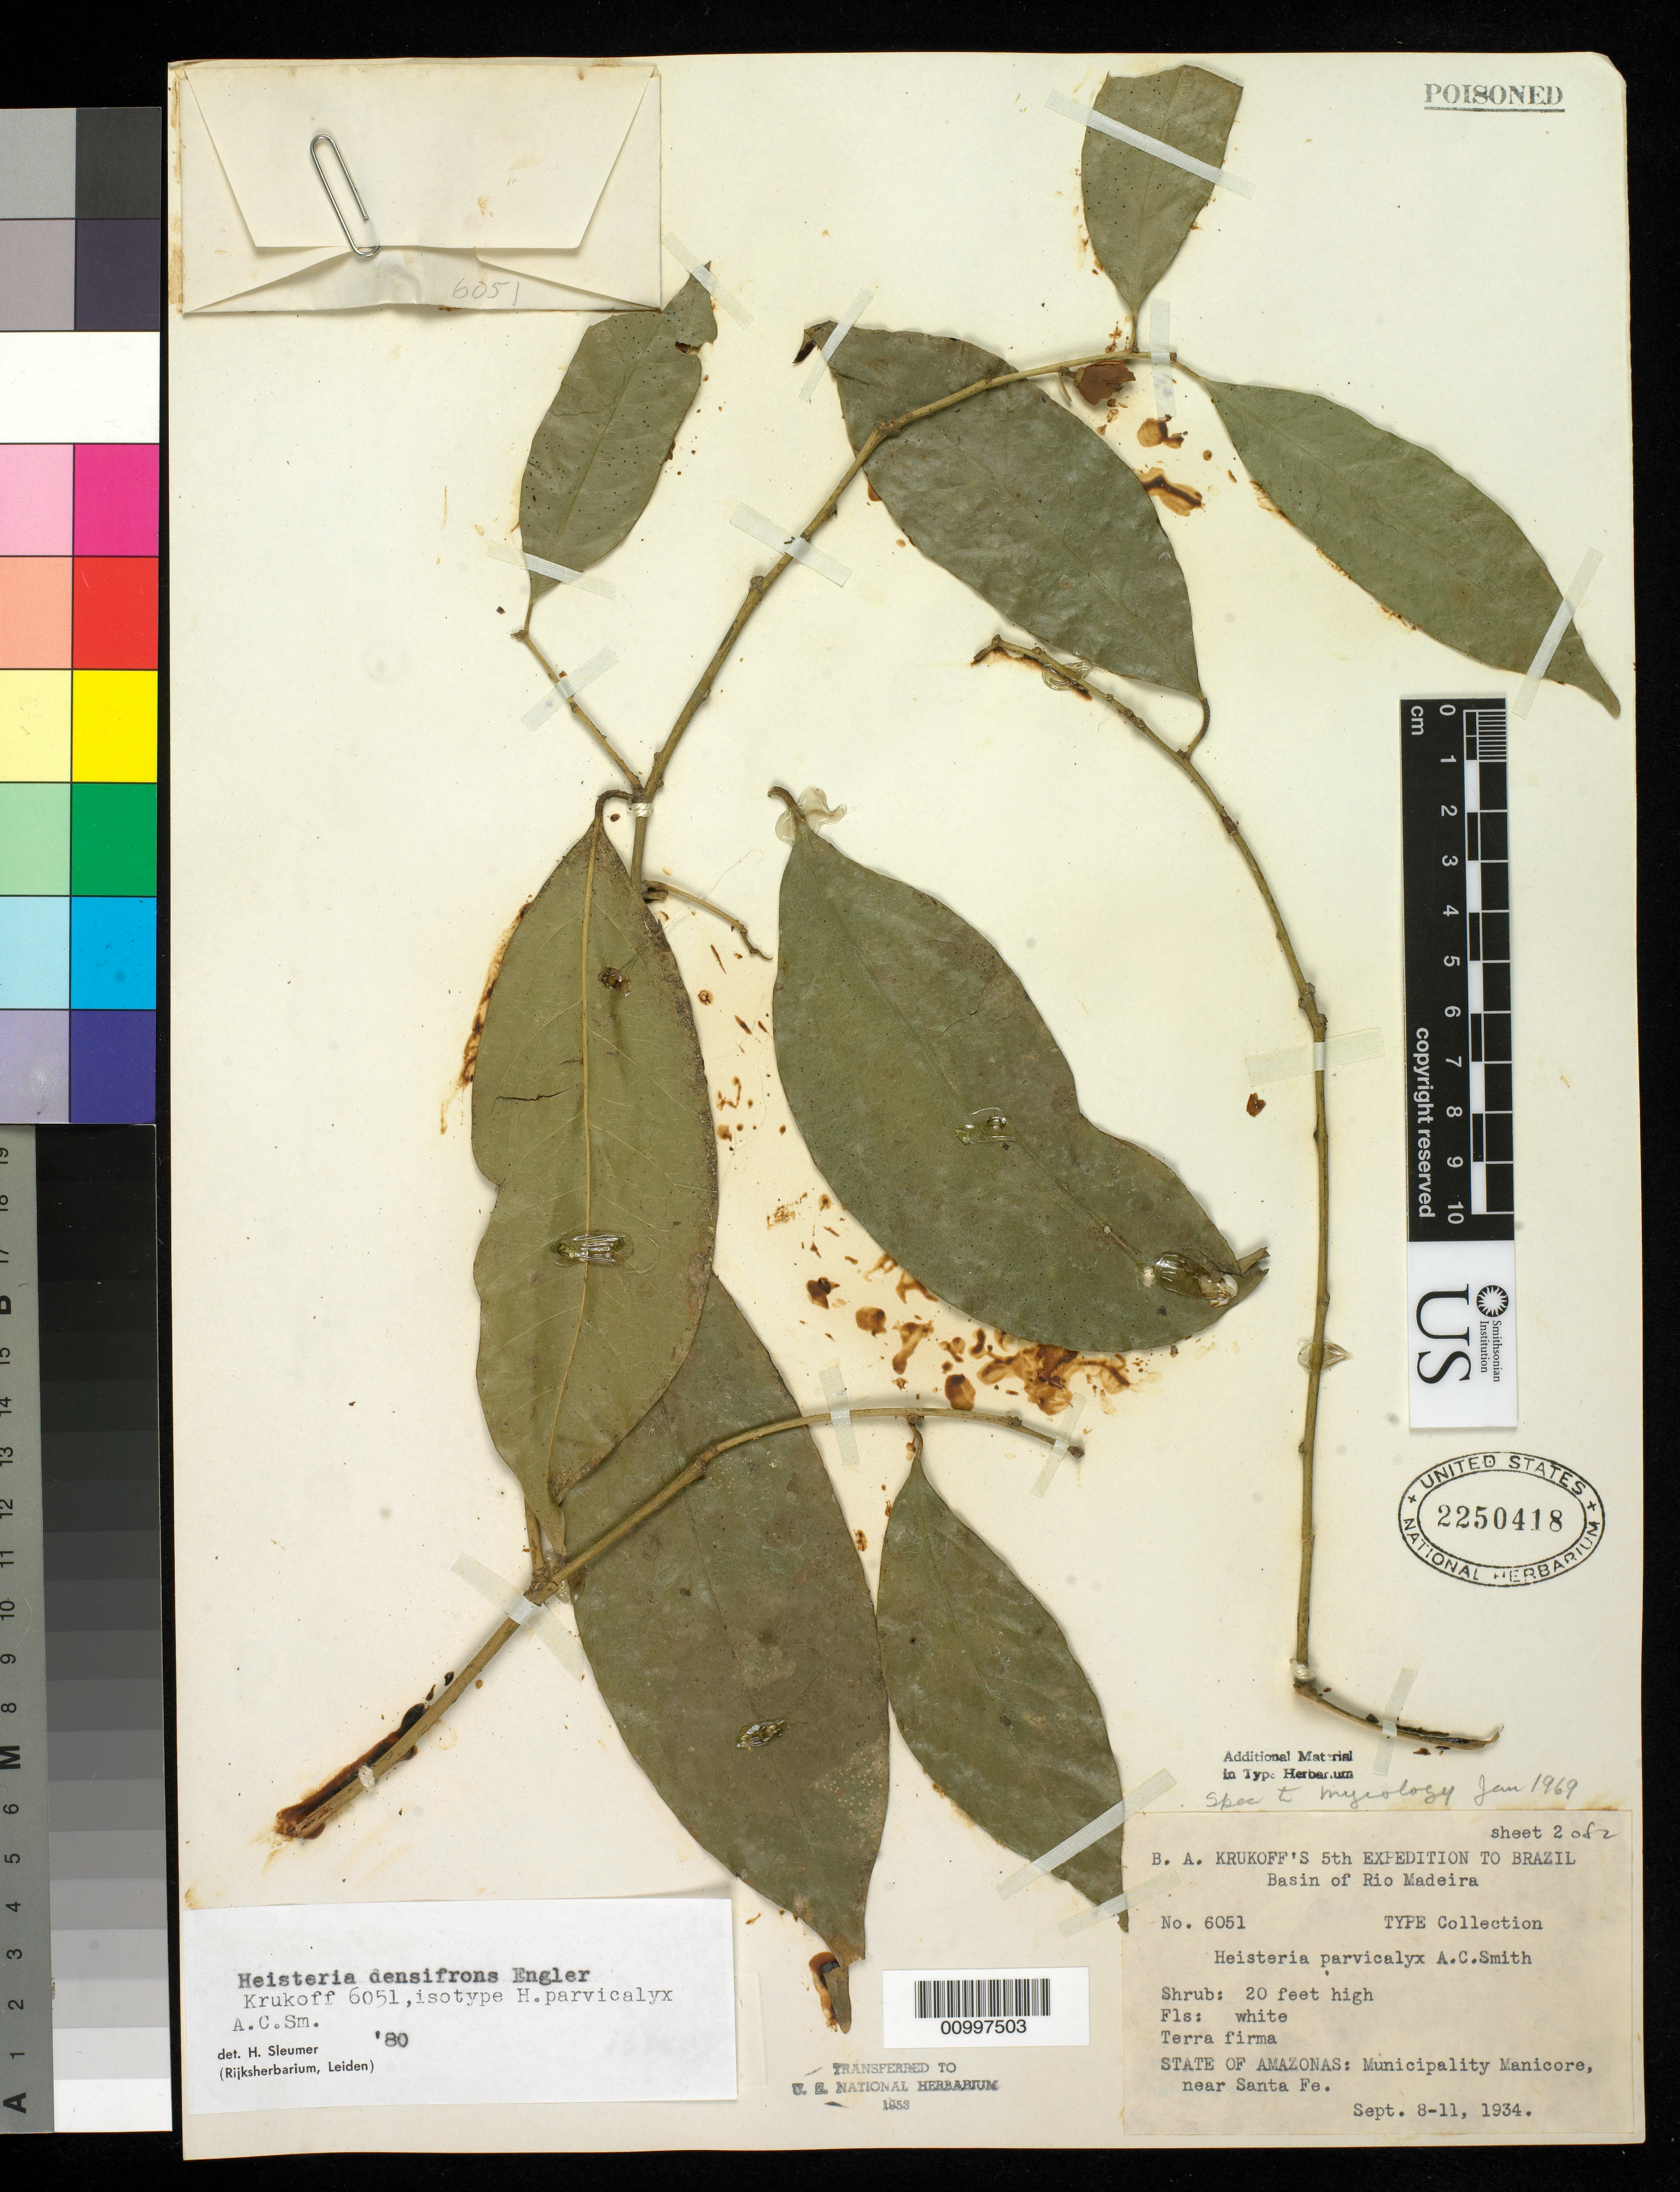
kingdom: Plantae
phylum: Tracheophyta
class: Magnoliopsida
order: Santalales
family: Erythropalaceae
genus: Heisteria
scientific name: Heisteria parvicalyx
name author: A.C. Sm.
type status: Isotype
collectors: B. A. Krukoff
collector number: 6051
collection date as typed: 08 Sep 1934 to 11 Sep 1934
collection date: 1934-09-08/1934-09-11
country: Brazil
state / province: Amazonas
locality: Basin of Rio Madeira. State of Amazonas: Municipality Manicore, near Santa Fe.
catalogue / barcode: US 2250418